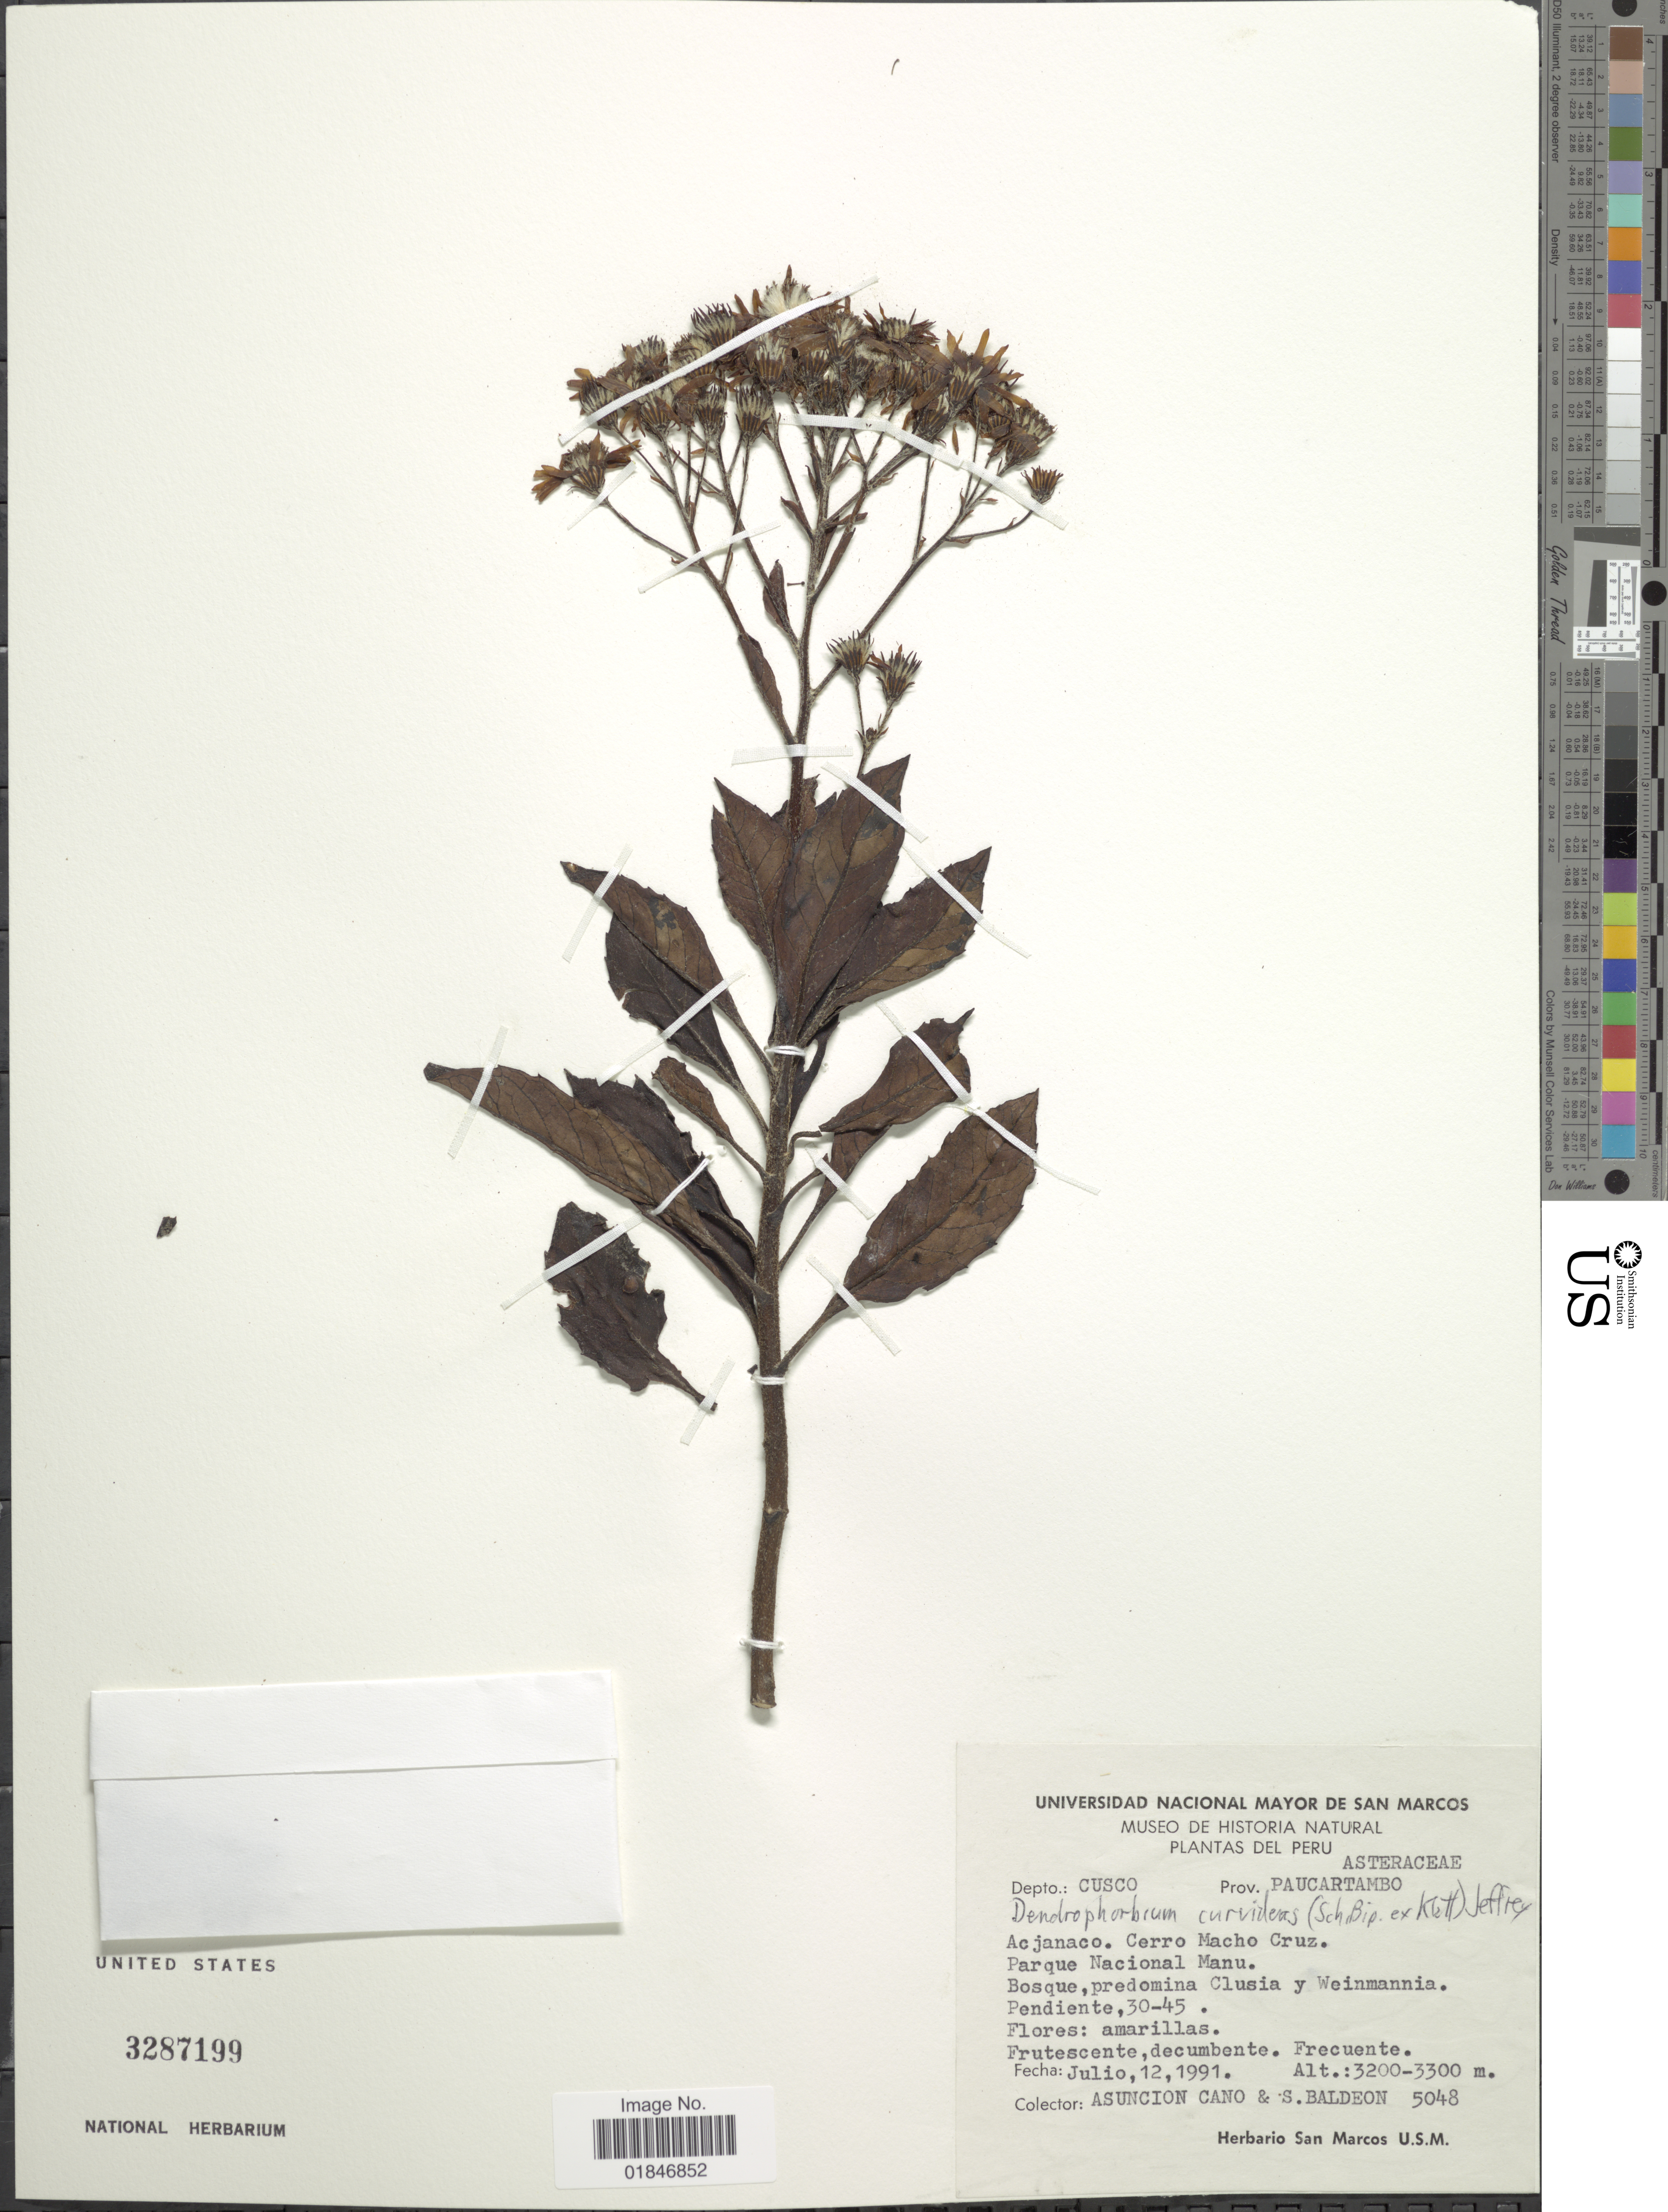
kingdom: Plantae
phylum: Tracheophyta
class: Magnoliopsida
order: Asterales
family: Asteraceae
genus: Dendrophorbium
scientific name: Dendrophorbium curvidens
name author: (Sch. Bip. ex Klatt) C. Jeffrey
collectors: A. Cano & S. Baldeon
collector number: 5048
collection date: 1991-07-12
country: Peru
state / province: Cusco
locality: Prov. Paucartambo. Acjanaco. Cerro Macho Cruz. Parque Nacional Manu.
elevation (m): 3200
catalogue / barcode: US 3287199